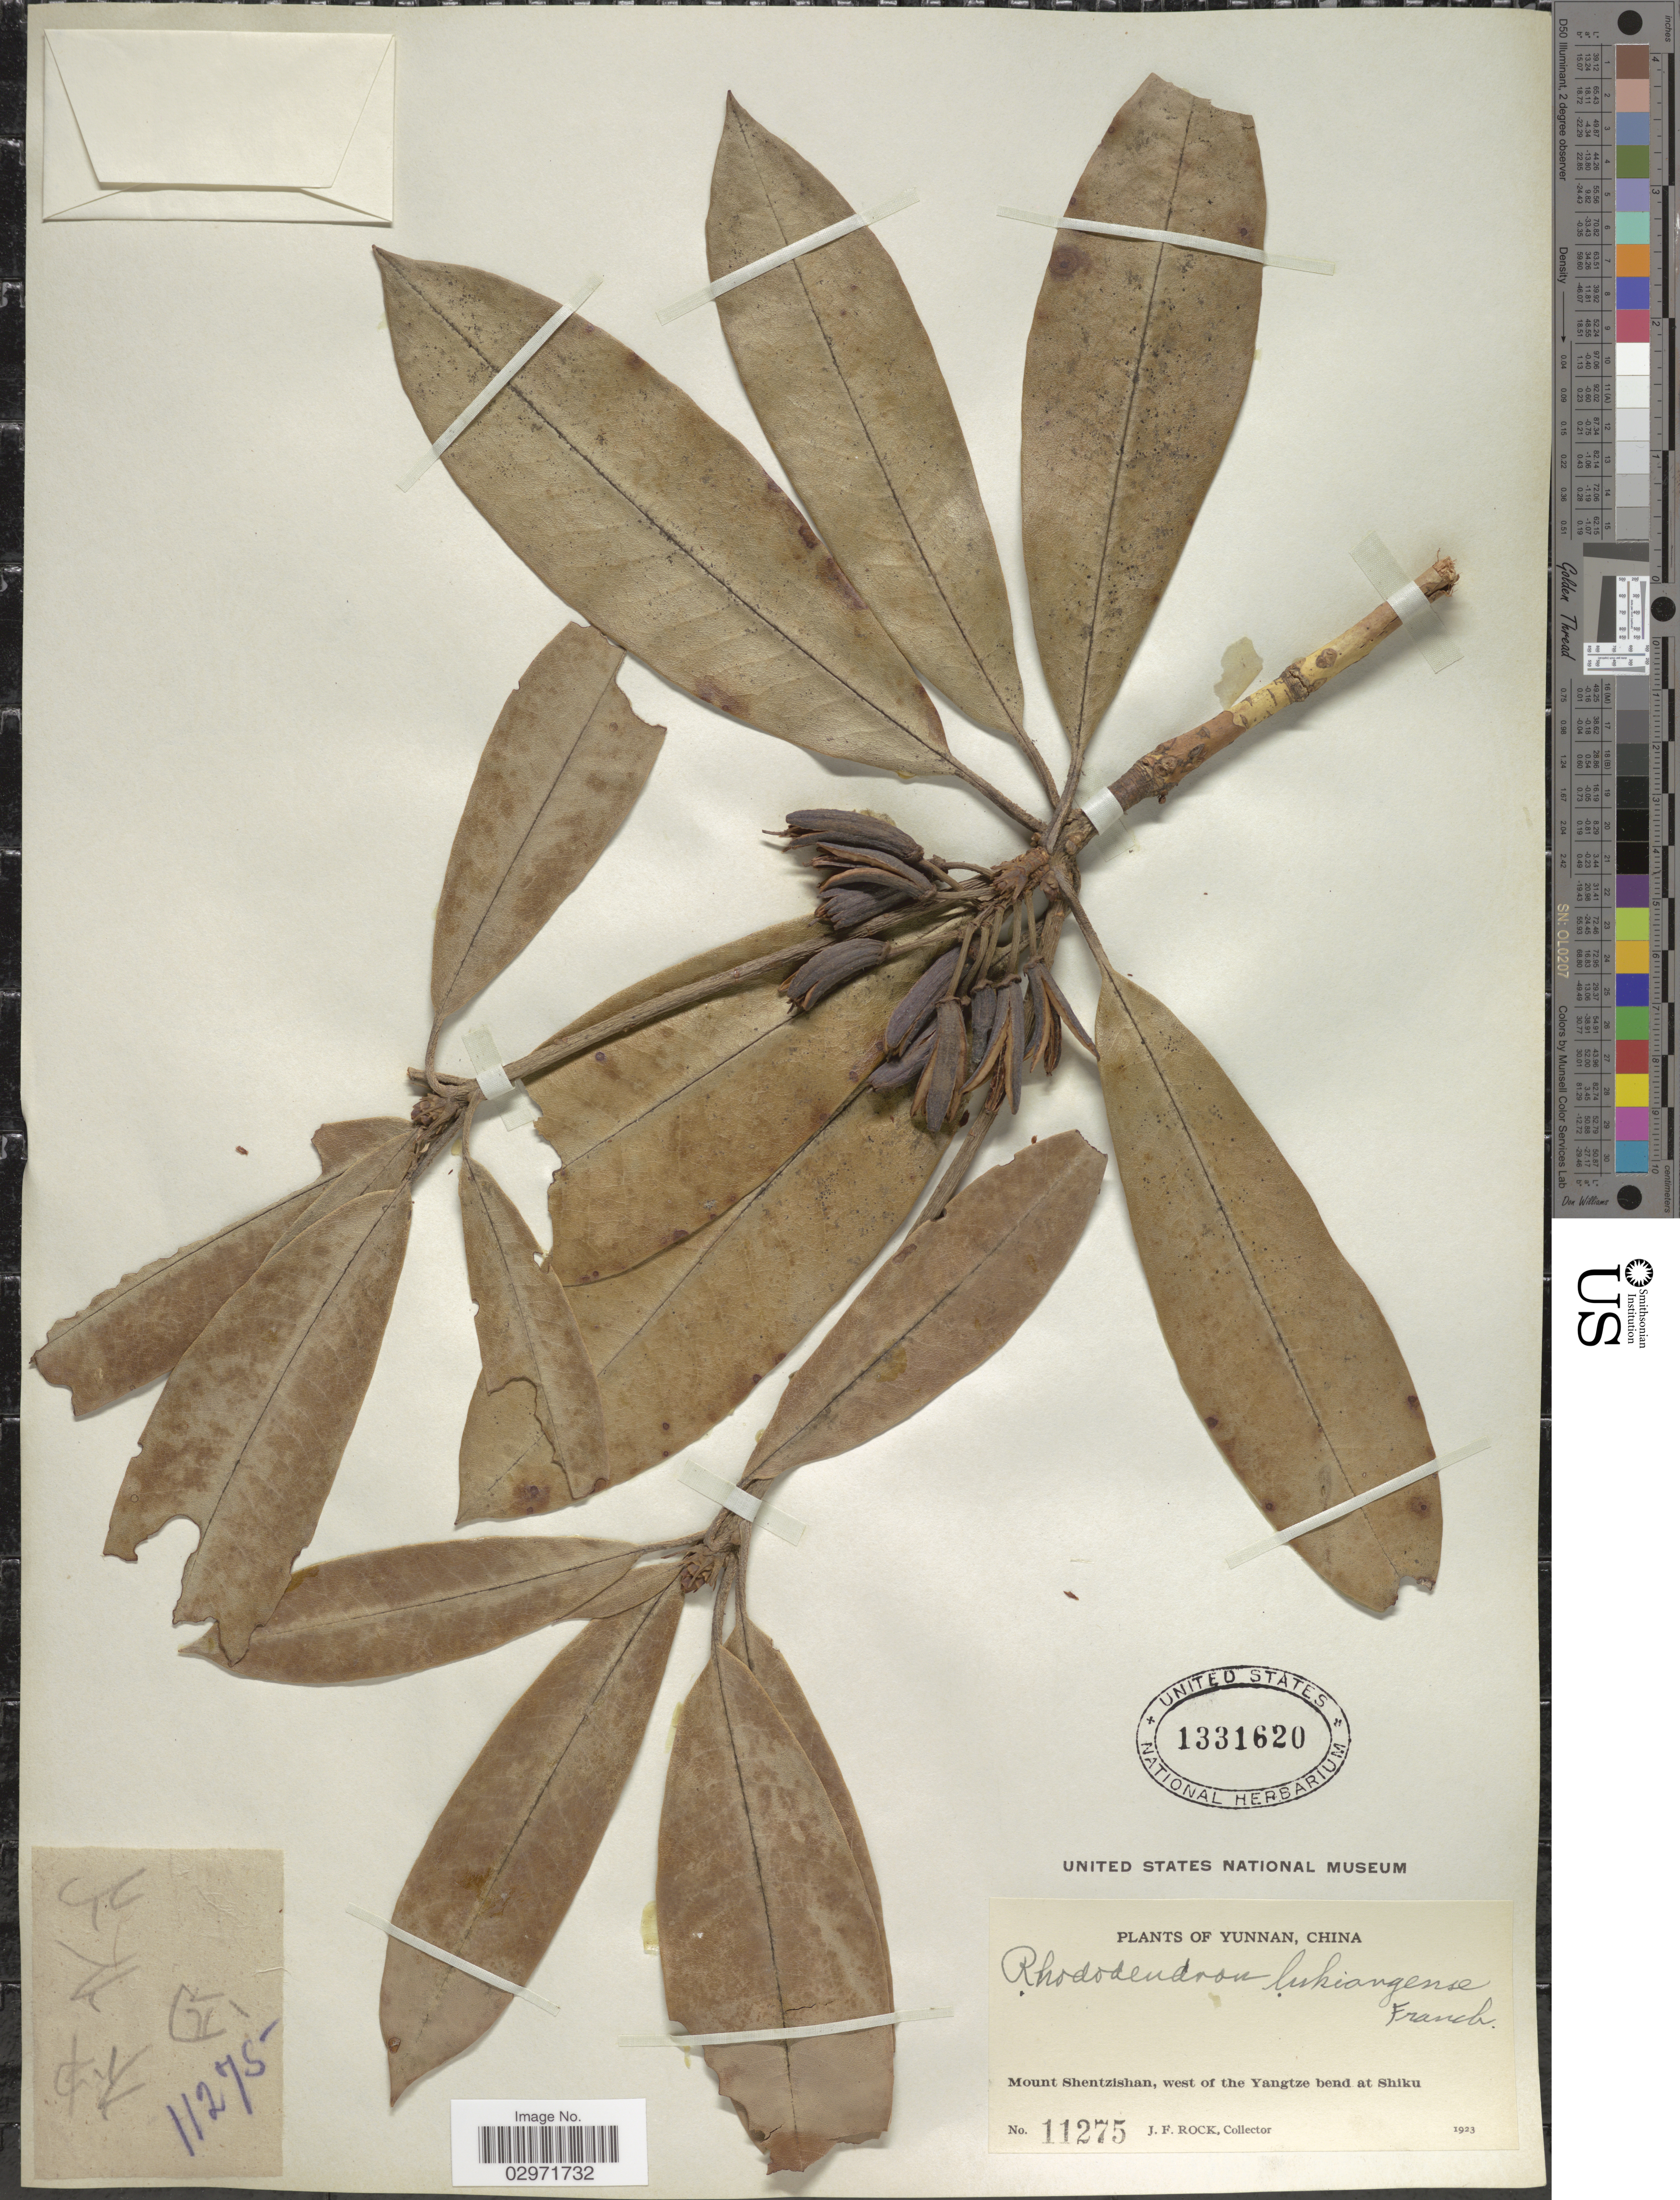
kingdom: Plantae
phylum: Tracheophyta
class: Magnoliopsida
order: Ericales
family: Ericaceae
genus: Rhododendron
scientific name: Rhododendron lukiangense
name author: Franch.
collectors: J. Rock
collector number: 11275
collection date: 1923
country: China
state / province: Yunnan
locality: Mount Shentzishan, west of the Yangtze bend at Shiku.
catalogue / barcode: US 1331620